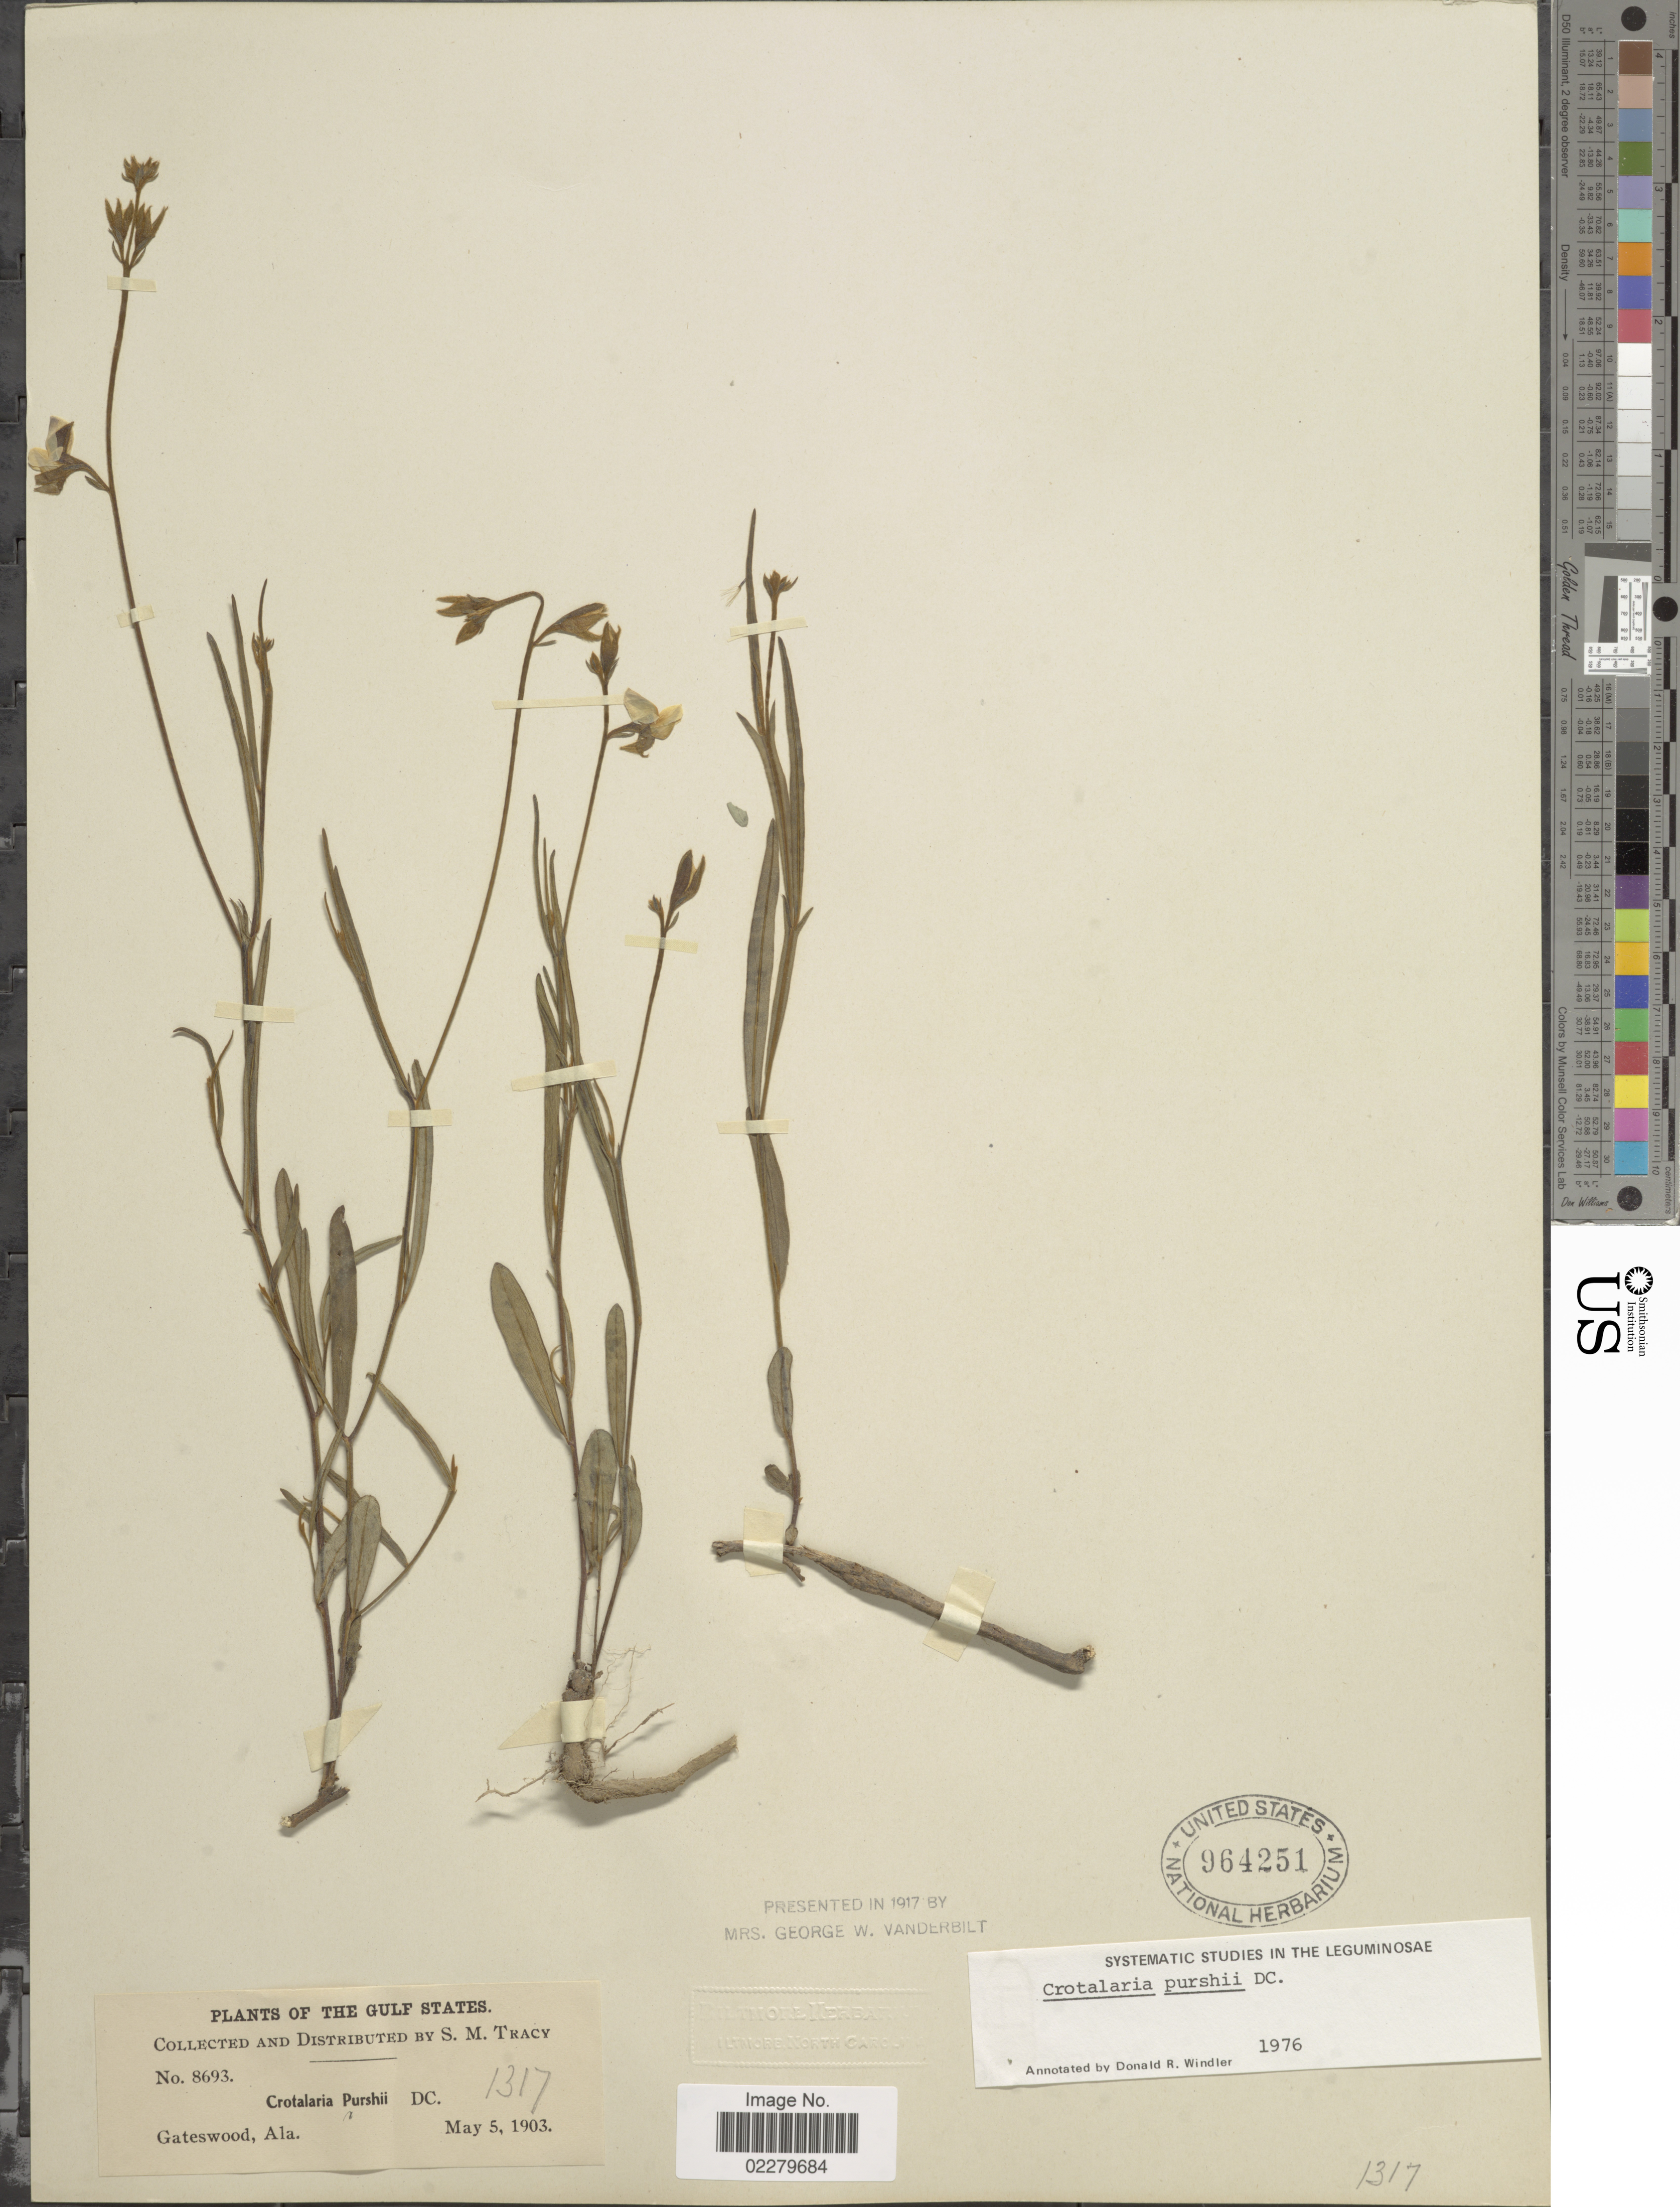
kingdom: Plantae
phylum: Tracheophyta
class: Magnoliopsida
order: Fabales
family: Fabaceae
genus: Crotalaria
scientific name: Crotalaria purshii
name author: DC.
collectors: S. M. Tracy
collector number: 8693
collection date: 1903-05-05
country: United States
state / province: Alabama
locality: Gulf States. Gateswood, Ala.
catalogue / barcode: US 964251